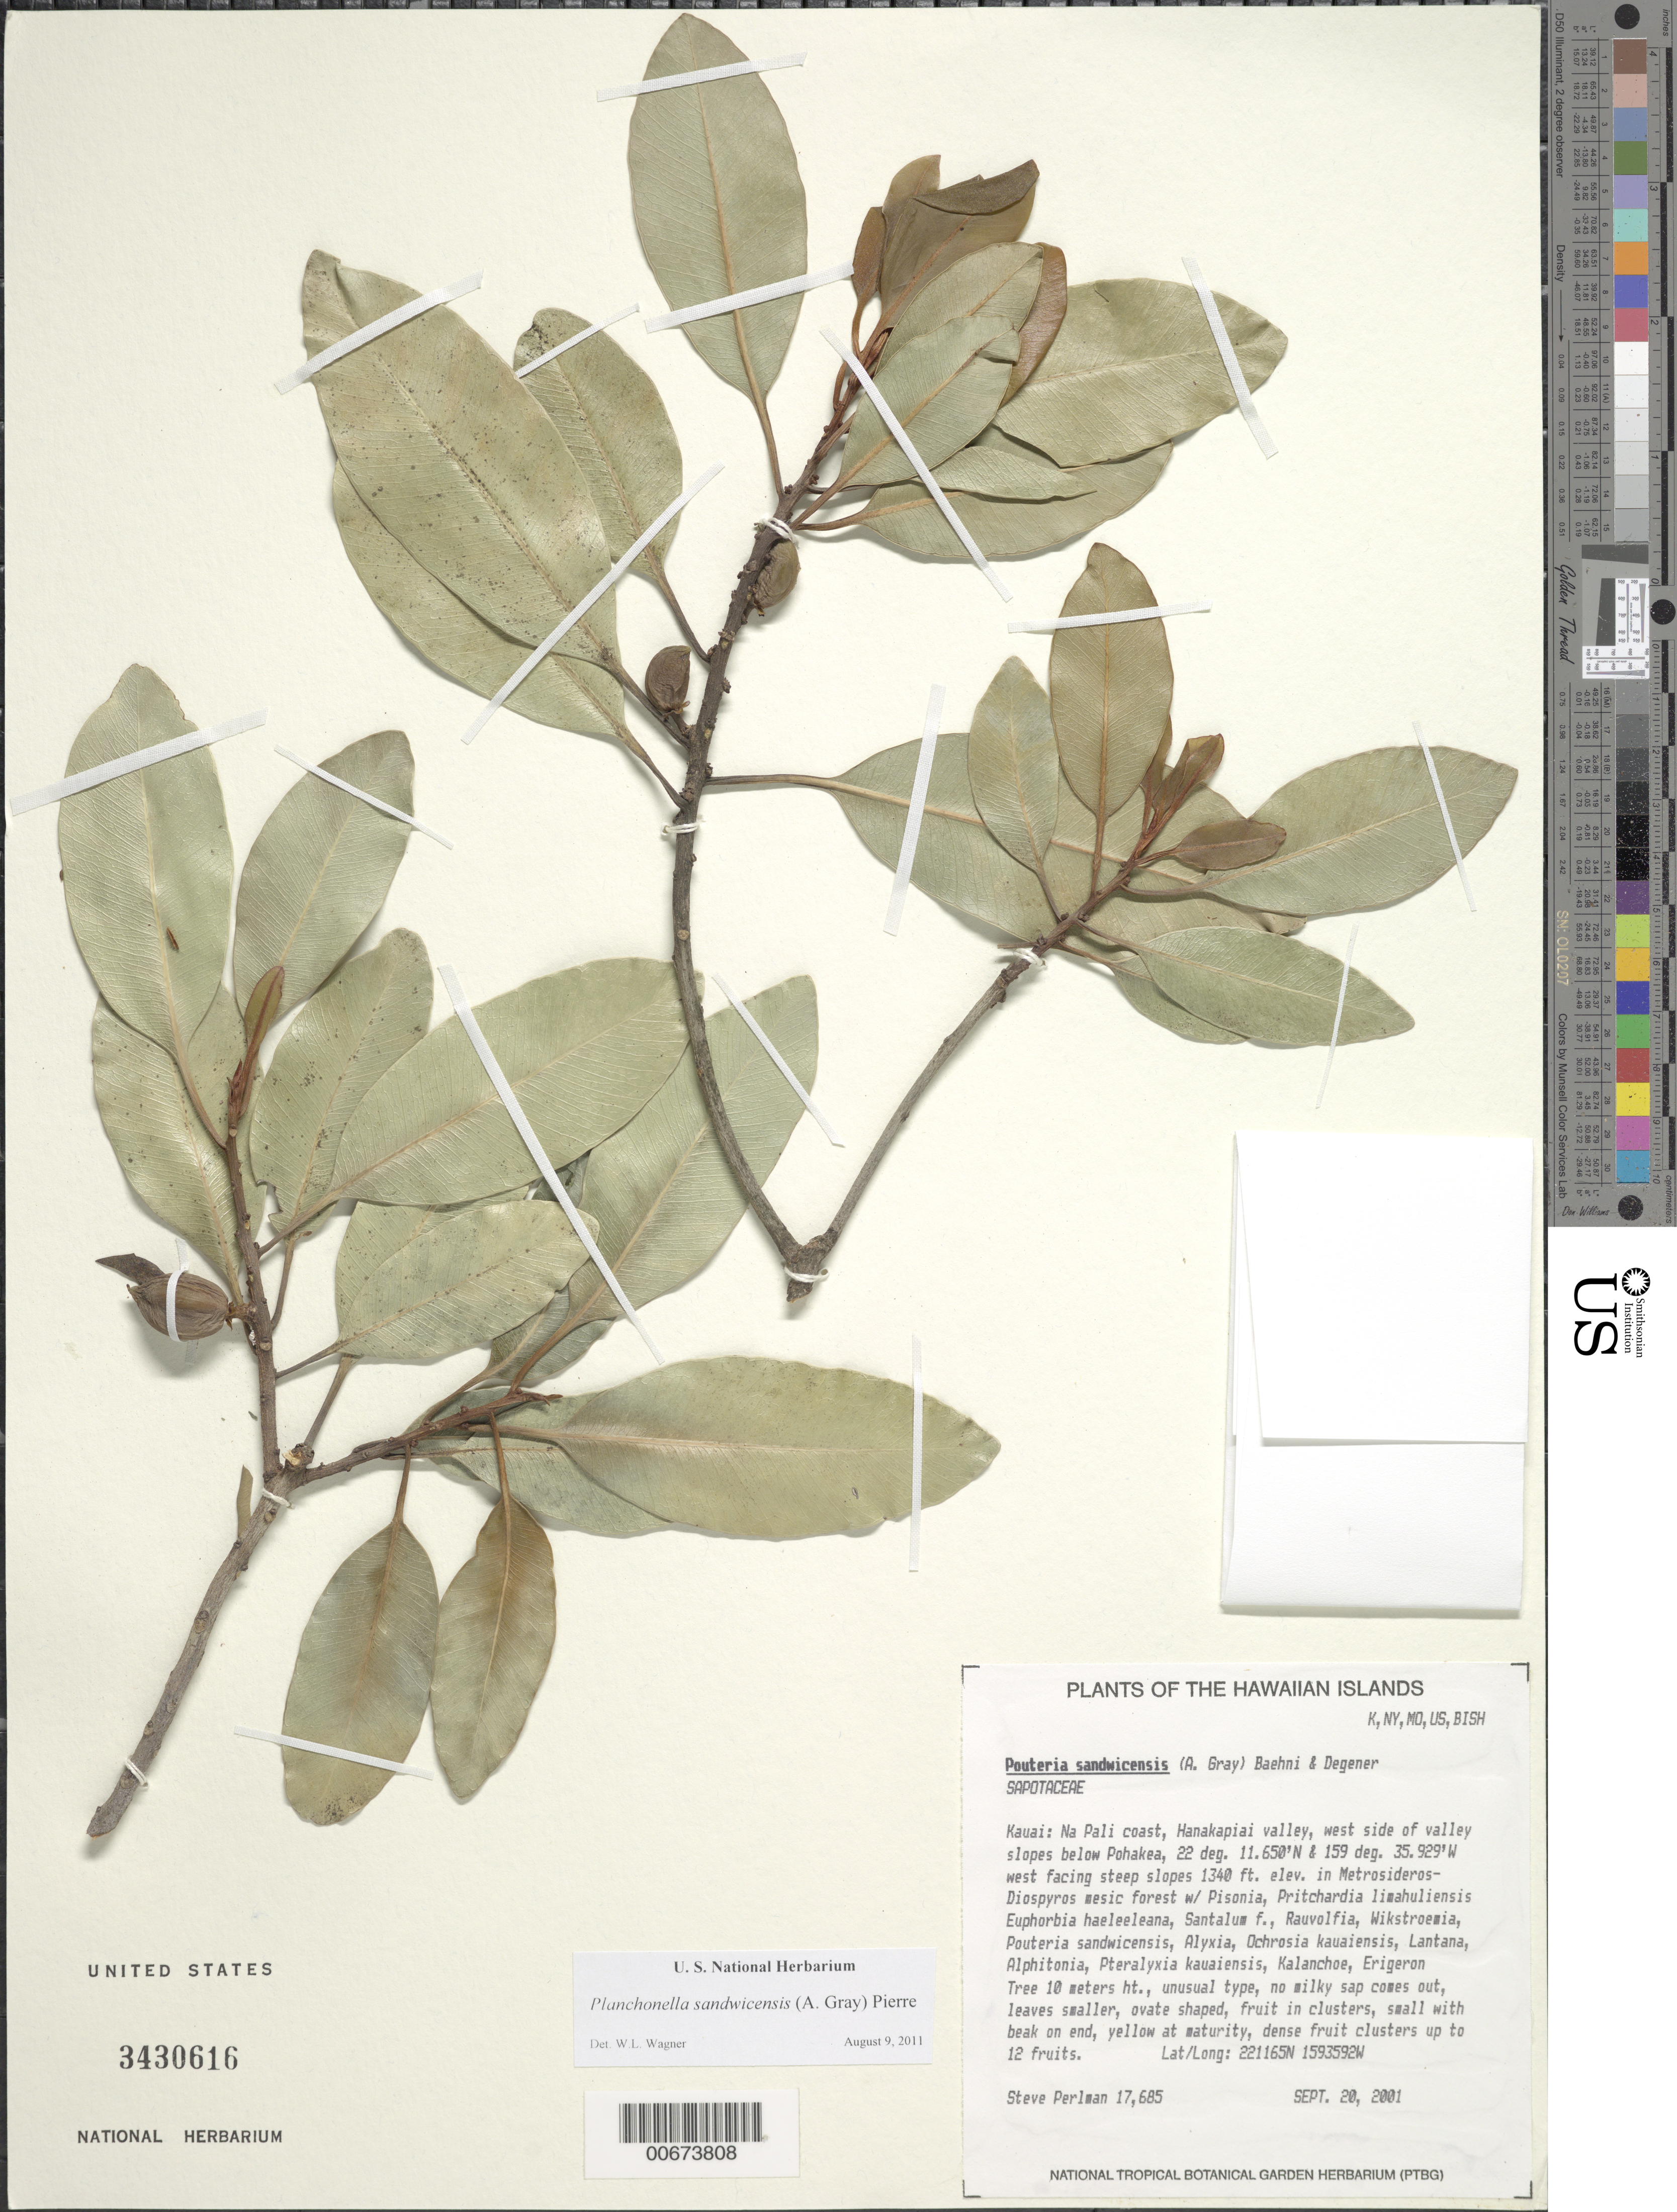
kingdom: Plantae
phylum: Tracheophyta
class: Magnoliopsida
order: Ericales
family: Sapotaceae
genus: Planchonella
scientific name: Planchonella spathulata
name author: (Hillebr.) Pierre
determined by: Havran, J. C.; et al.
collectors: S. P. Perlman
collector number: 17685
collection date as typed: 20 Sep 2001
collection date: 2001-09-20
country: United States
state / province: Hawaii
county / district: Kaui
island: Kaua'i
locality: Na Pali coast, Hanakapiai valley, west side of valley slopes below Pohakea, west facing steep slopes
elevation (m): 408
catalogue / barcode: US 3430616